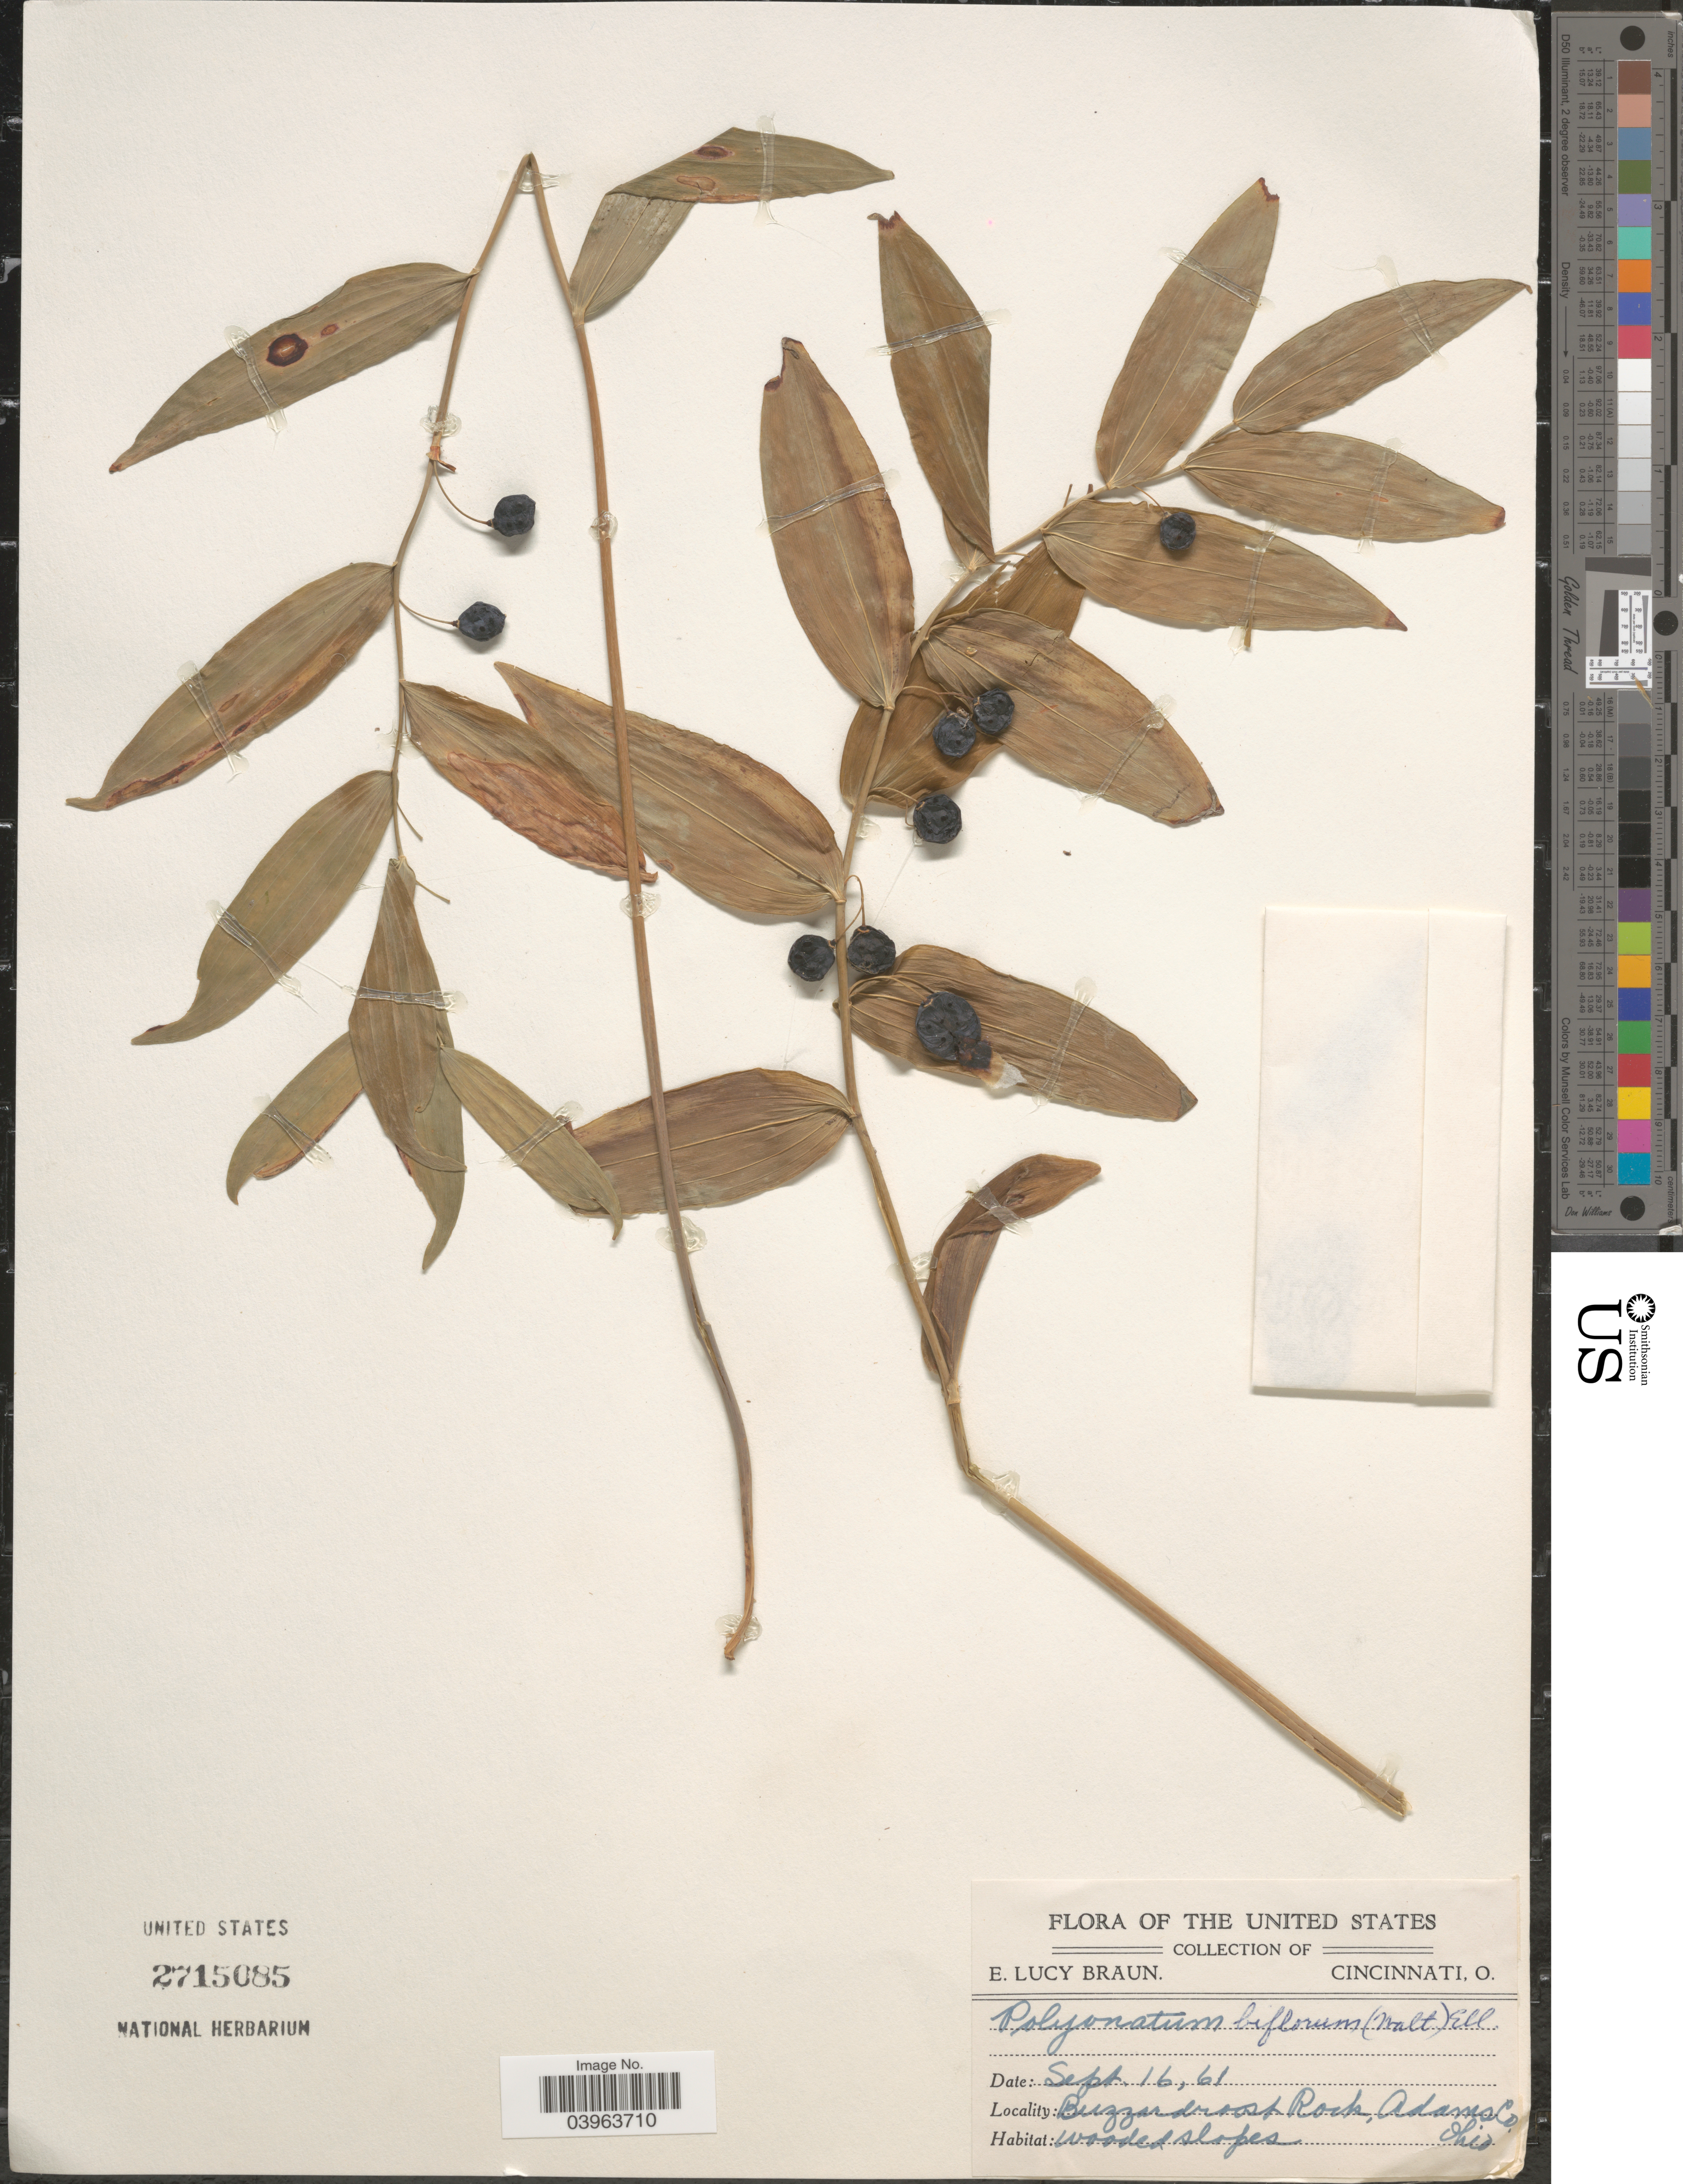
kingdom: Plantae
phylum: Tracheophyta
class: Liliopsida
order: Asparagales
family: Asparagaceae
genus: Polygonatum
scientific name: Polygonatum biflorum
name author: (Walter) Elliott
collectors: E. L. Braun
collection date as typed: Transcribed d/m/y: 16/9/61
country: United States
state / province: Ohio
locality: Buzzardroost Rock, Adams Co.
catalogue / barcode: US 2715085